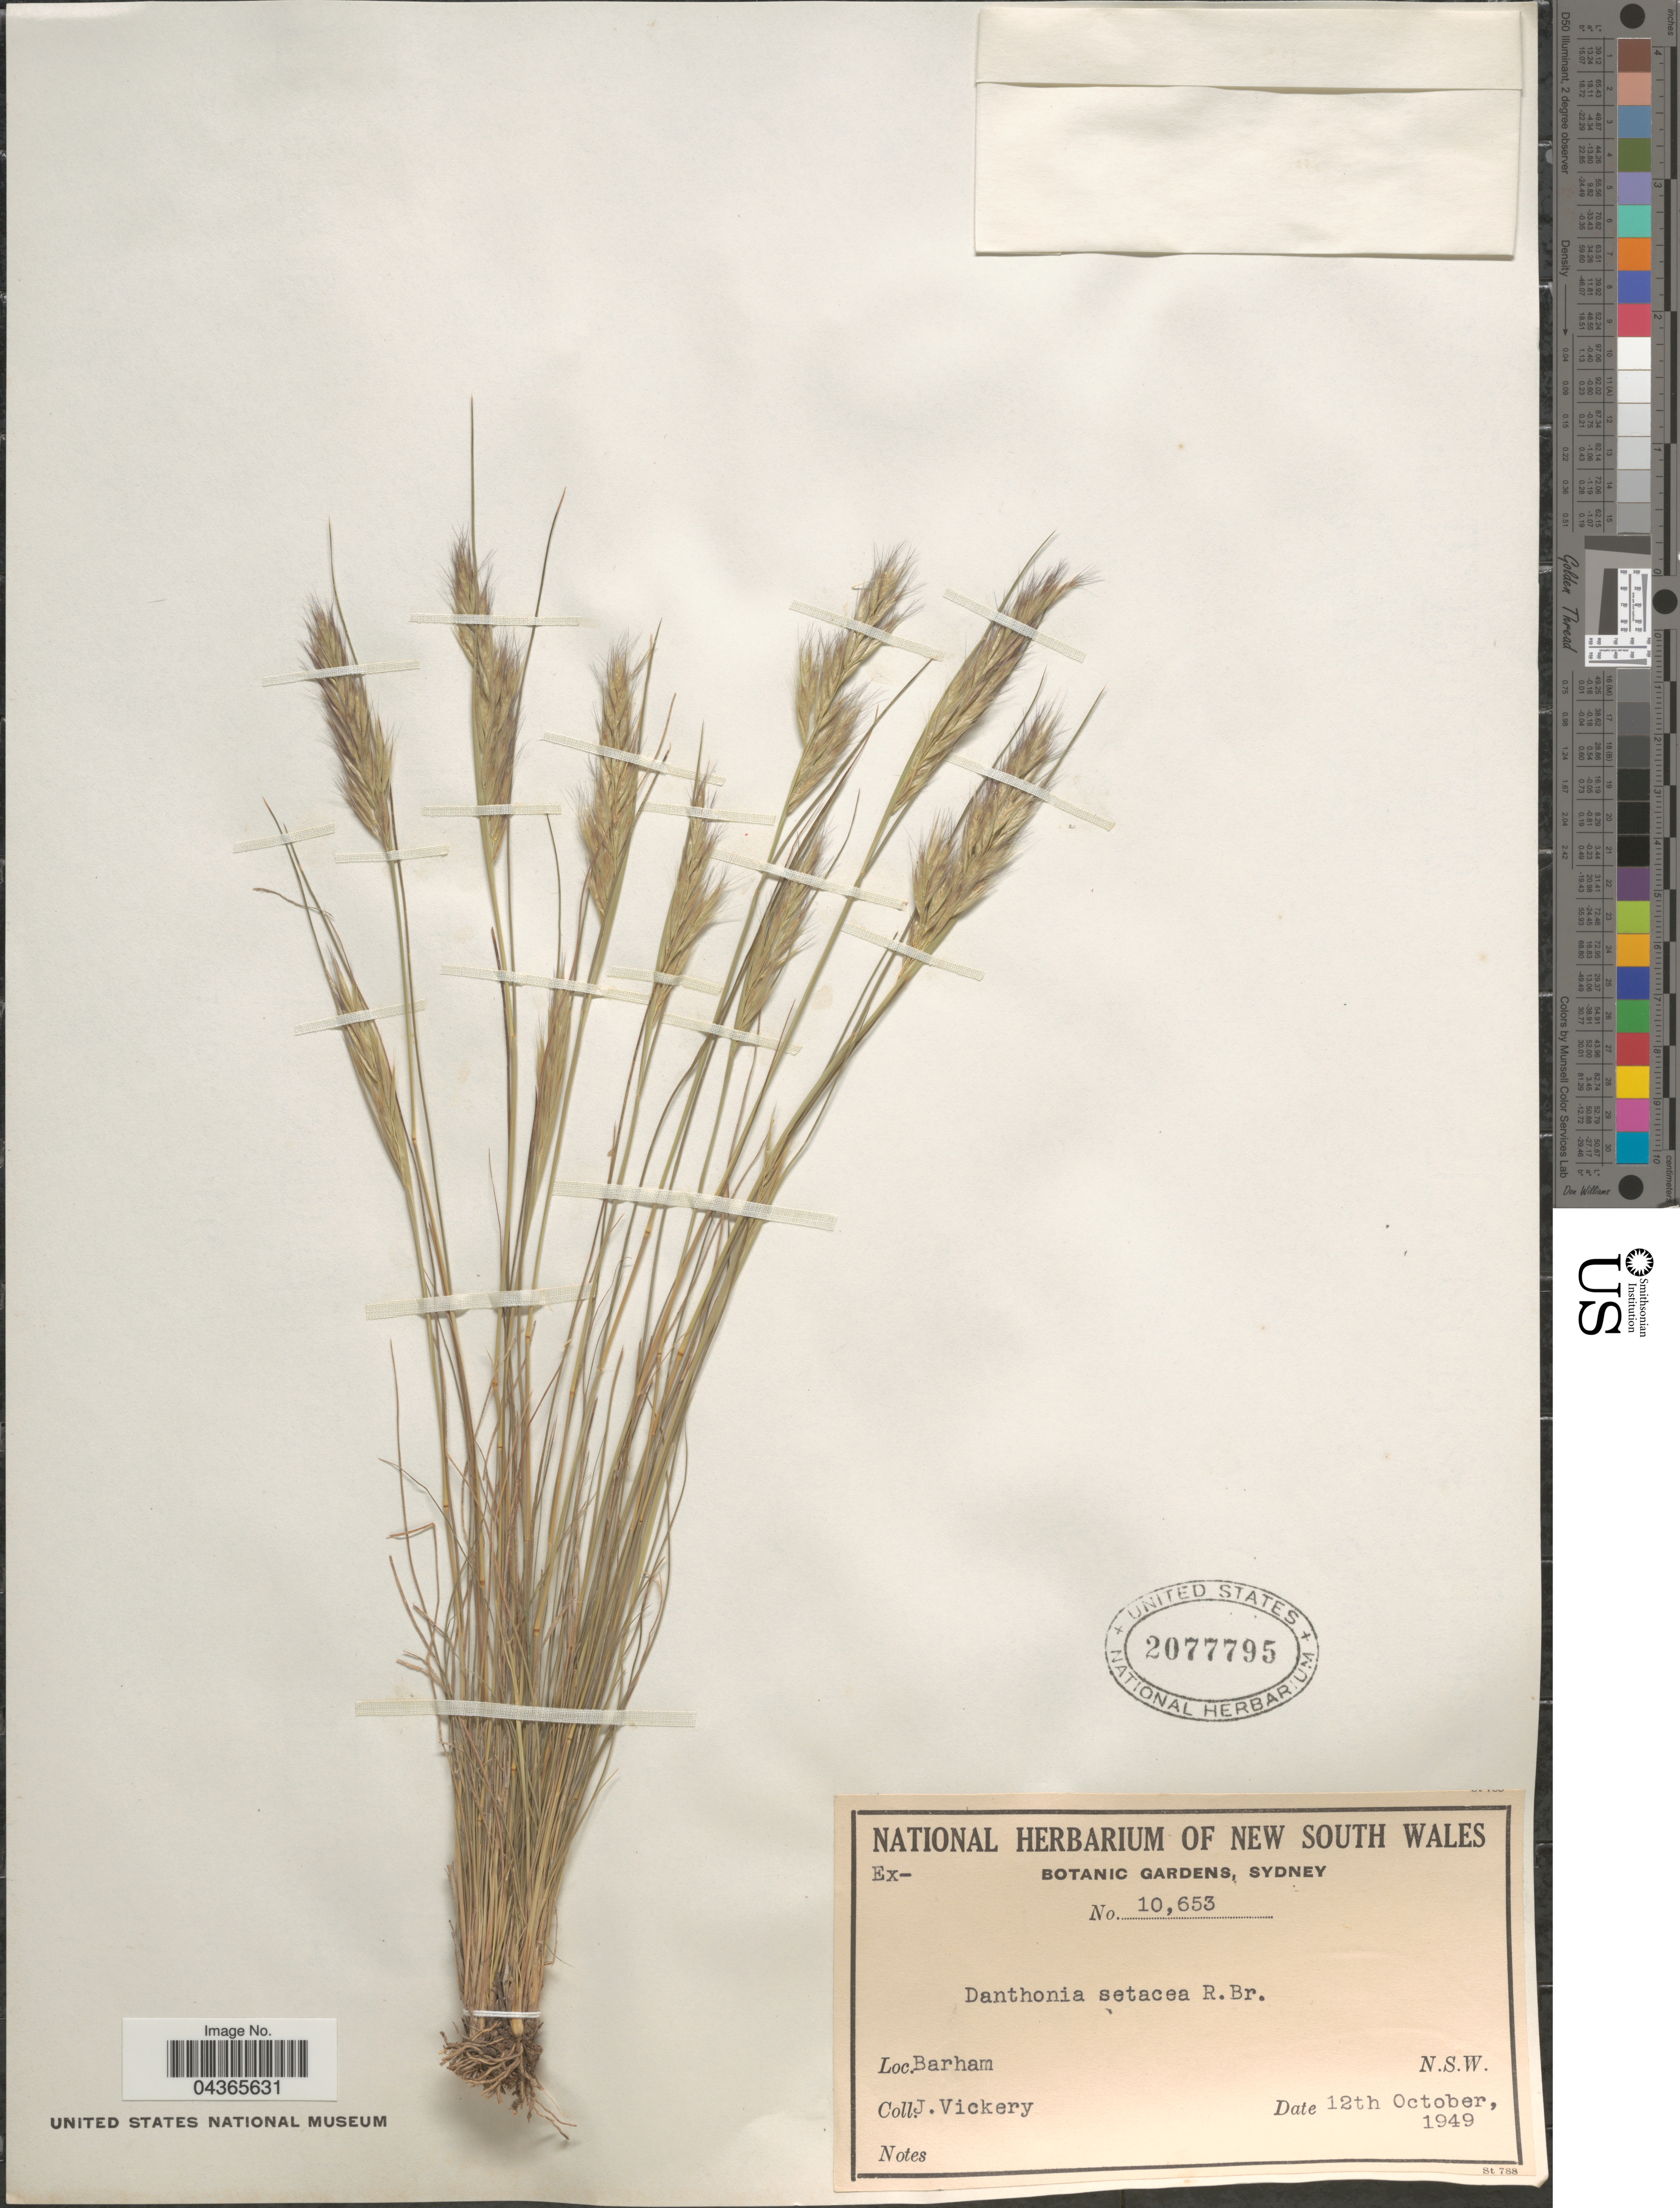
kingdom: Plantae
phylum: Tracheophyta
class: Liliopsida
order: Poales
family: Poaceae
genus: Rytidosperma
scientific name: Rytidosperma setaceum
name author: (R. Br.) Connor & Edgar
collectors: J. Vickery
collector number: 10653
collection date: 1949-10-12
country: Australia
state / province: New South Wales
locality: Barham.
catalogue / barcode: US 2077795